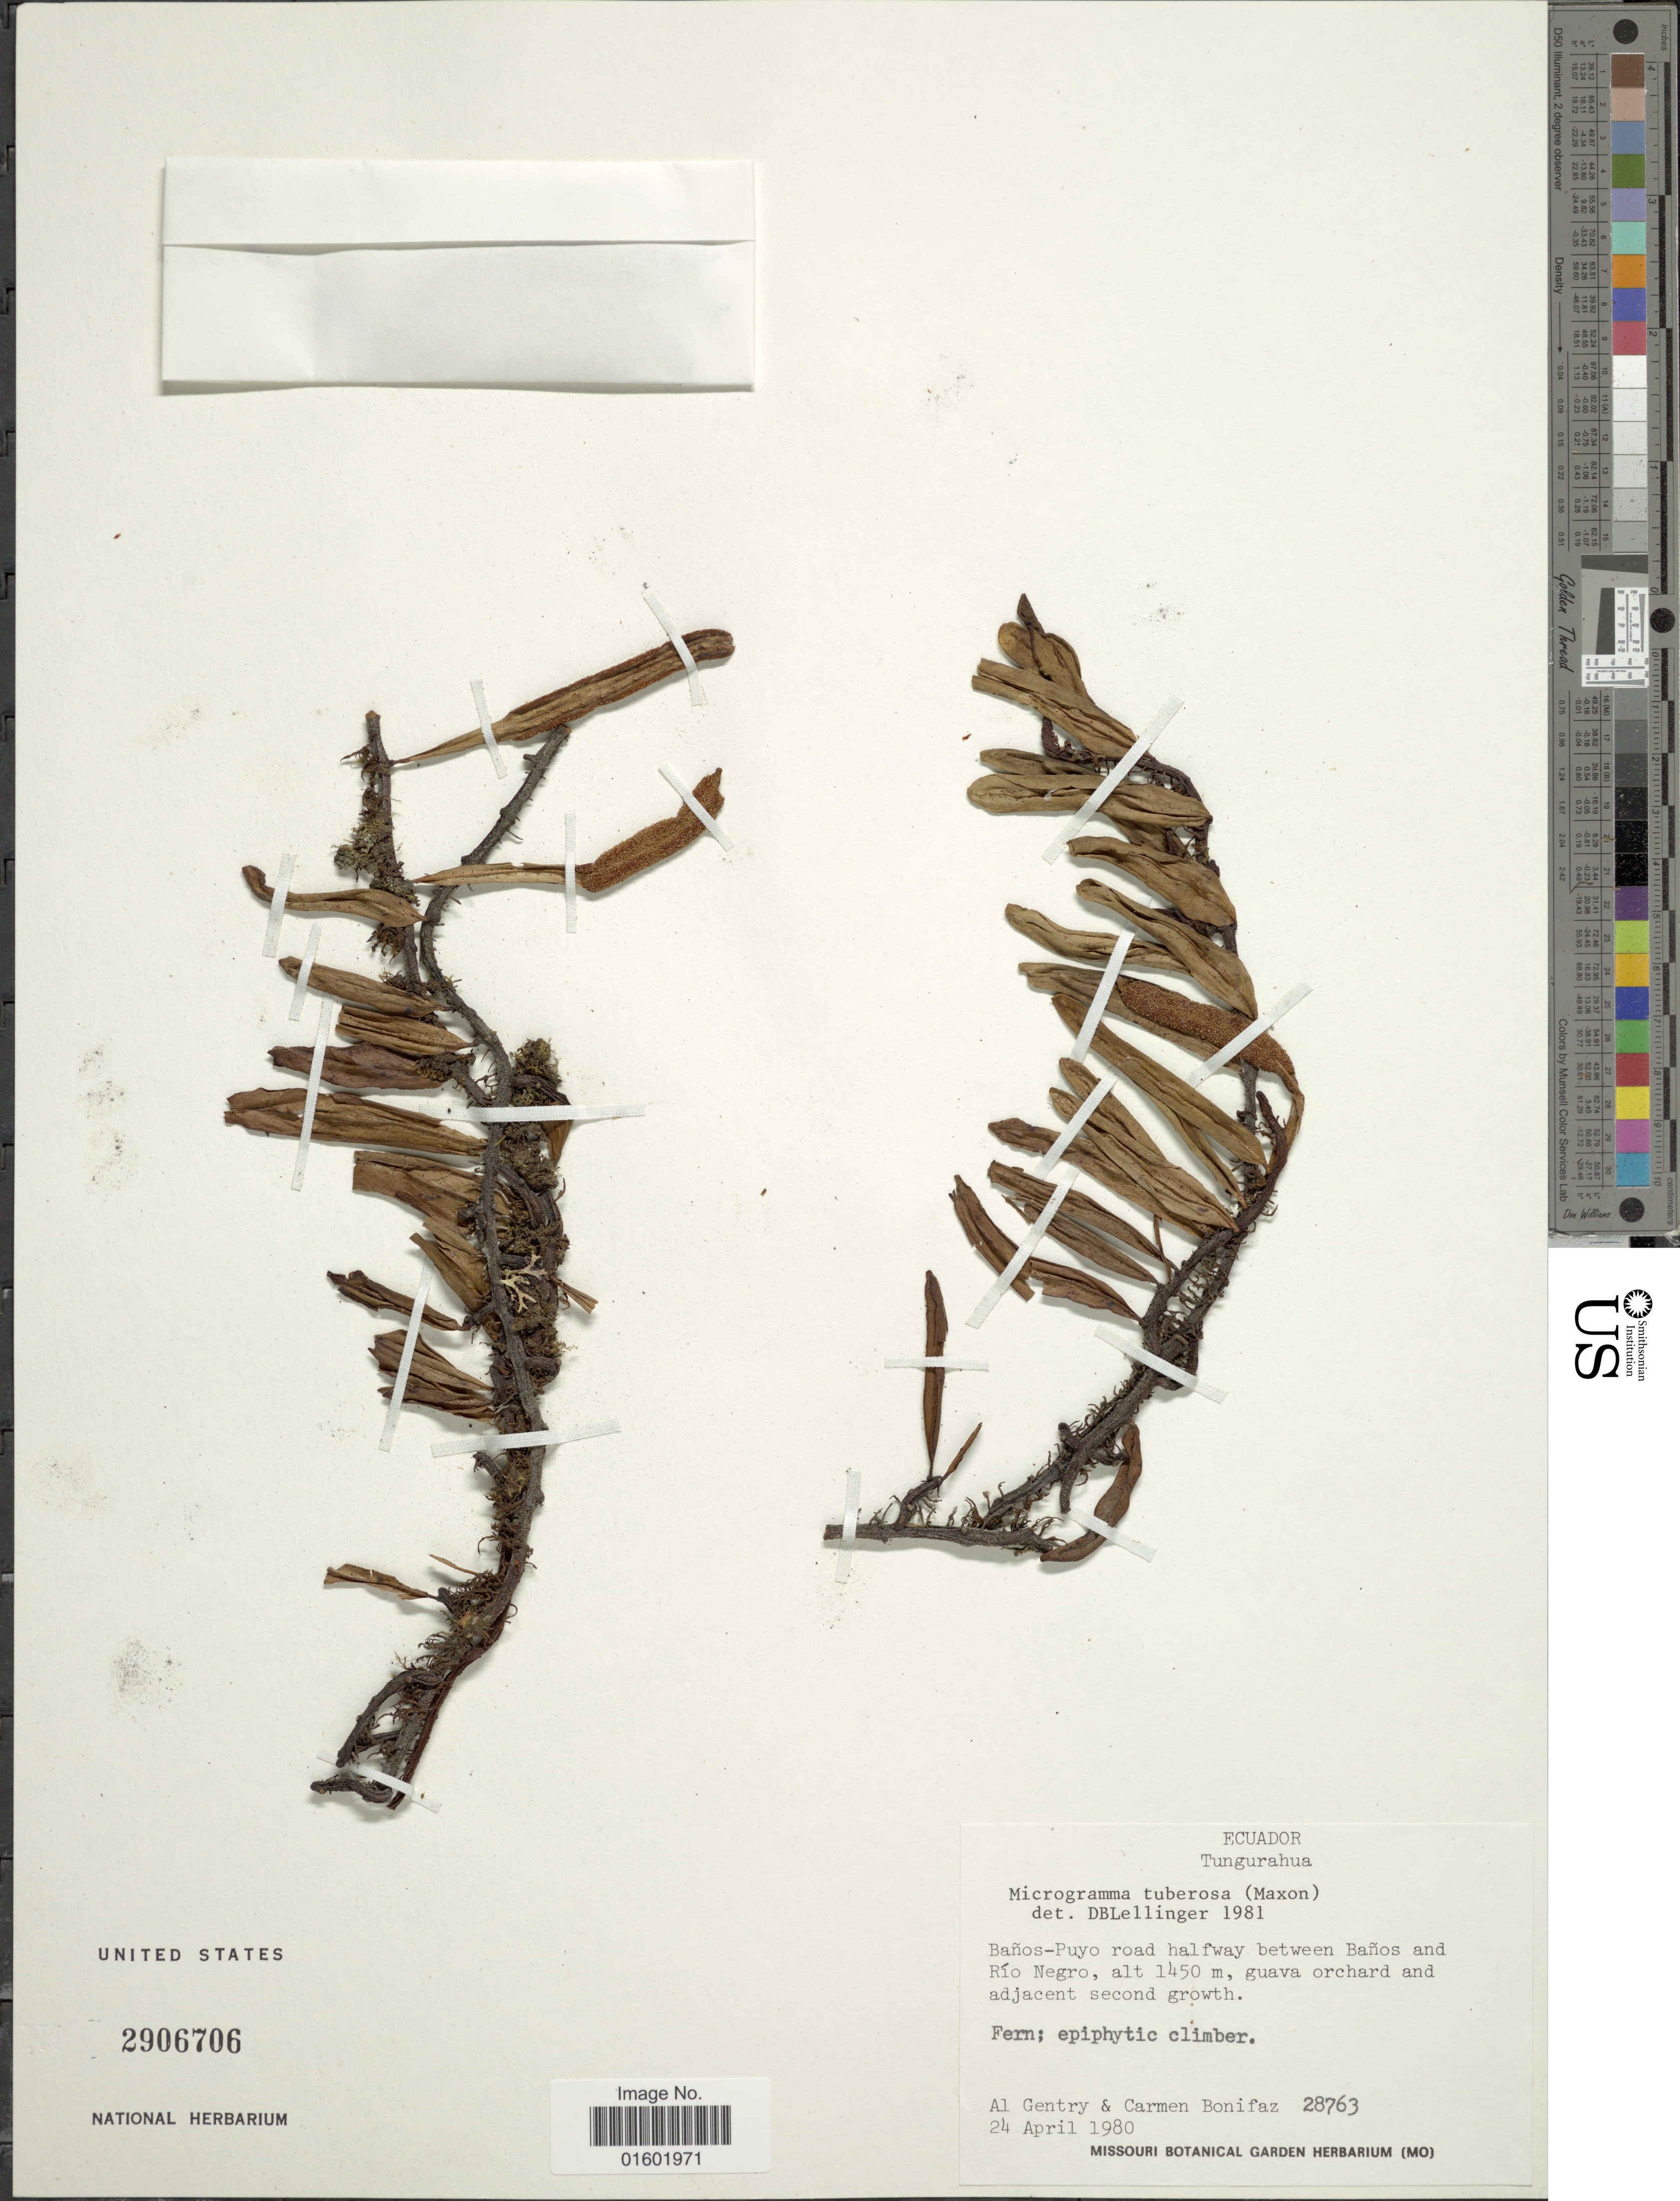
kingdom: Plantae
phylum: Tracheophyta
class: Polypodiopsida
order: Polypodiales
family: Polypodiaceae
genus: Microgramma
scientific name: Microgramma tuberosa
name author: (Maxon) Lellinger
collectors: A. H. Gentry & C. Bonifaz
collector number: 28763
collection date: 1980-04-24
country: Ecuador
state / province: Tungurahua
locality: Baños-Puyo road halfway between Baños and Rio Negro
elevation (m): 1450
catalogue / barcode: US 2906706